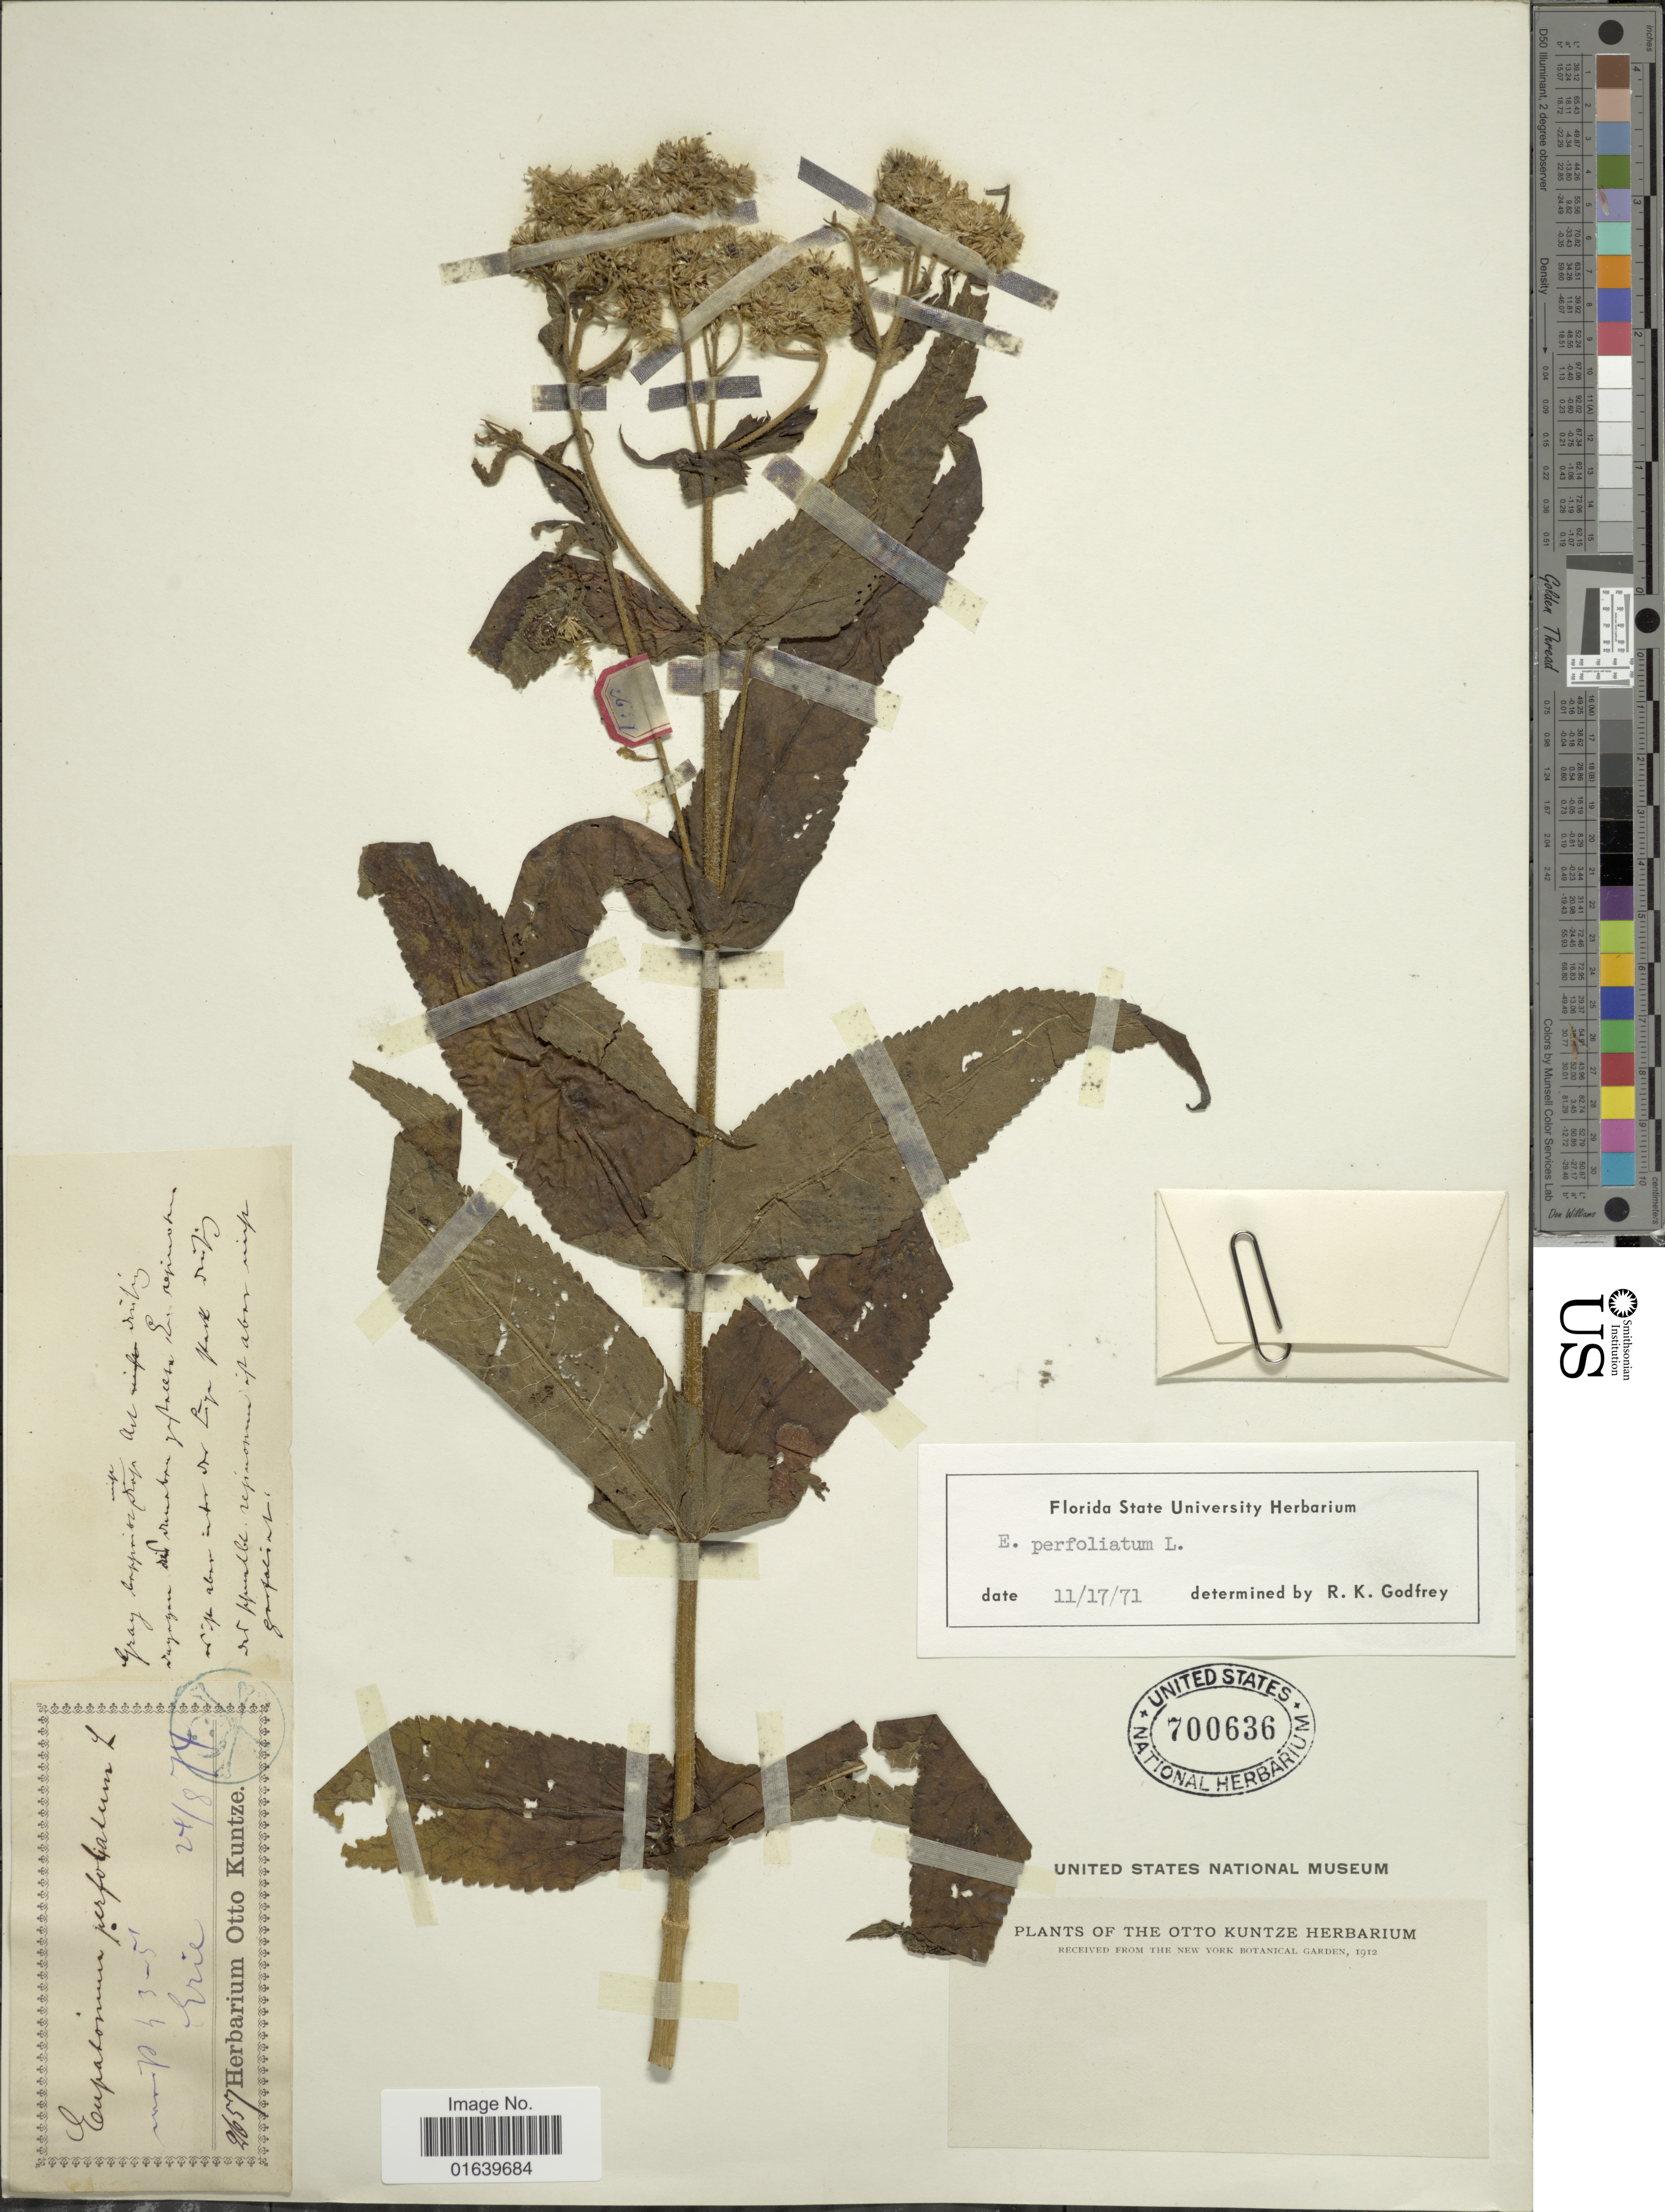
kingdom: Plantae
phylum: Tracheophyta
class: Magnoliopsida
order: Asterales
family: Asteraceae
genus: Eupatorium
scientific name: Eupatorium perfoliatum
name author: L.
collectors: ex herb. Otto Kuntze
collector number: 2657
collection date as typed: Transcribed d/m/y: 24/8/74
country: United States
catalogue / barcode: US 700636